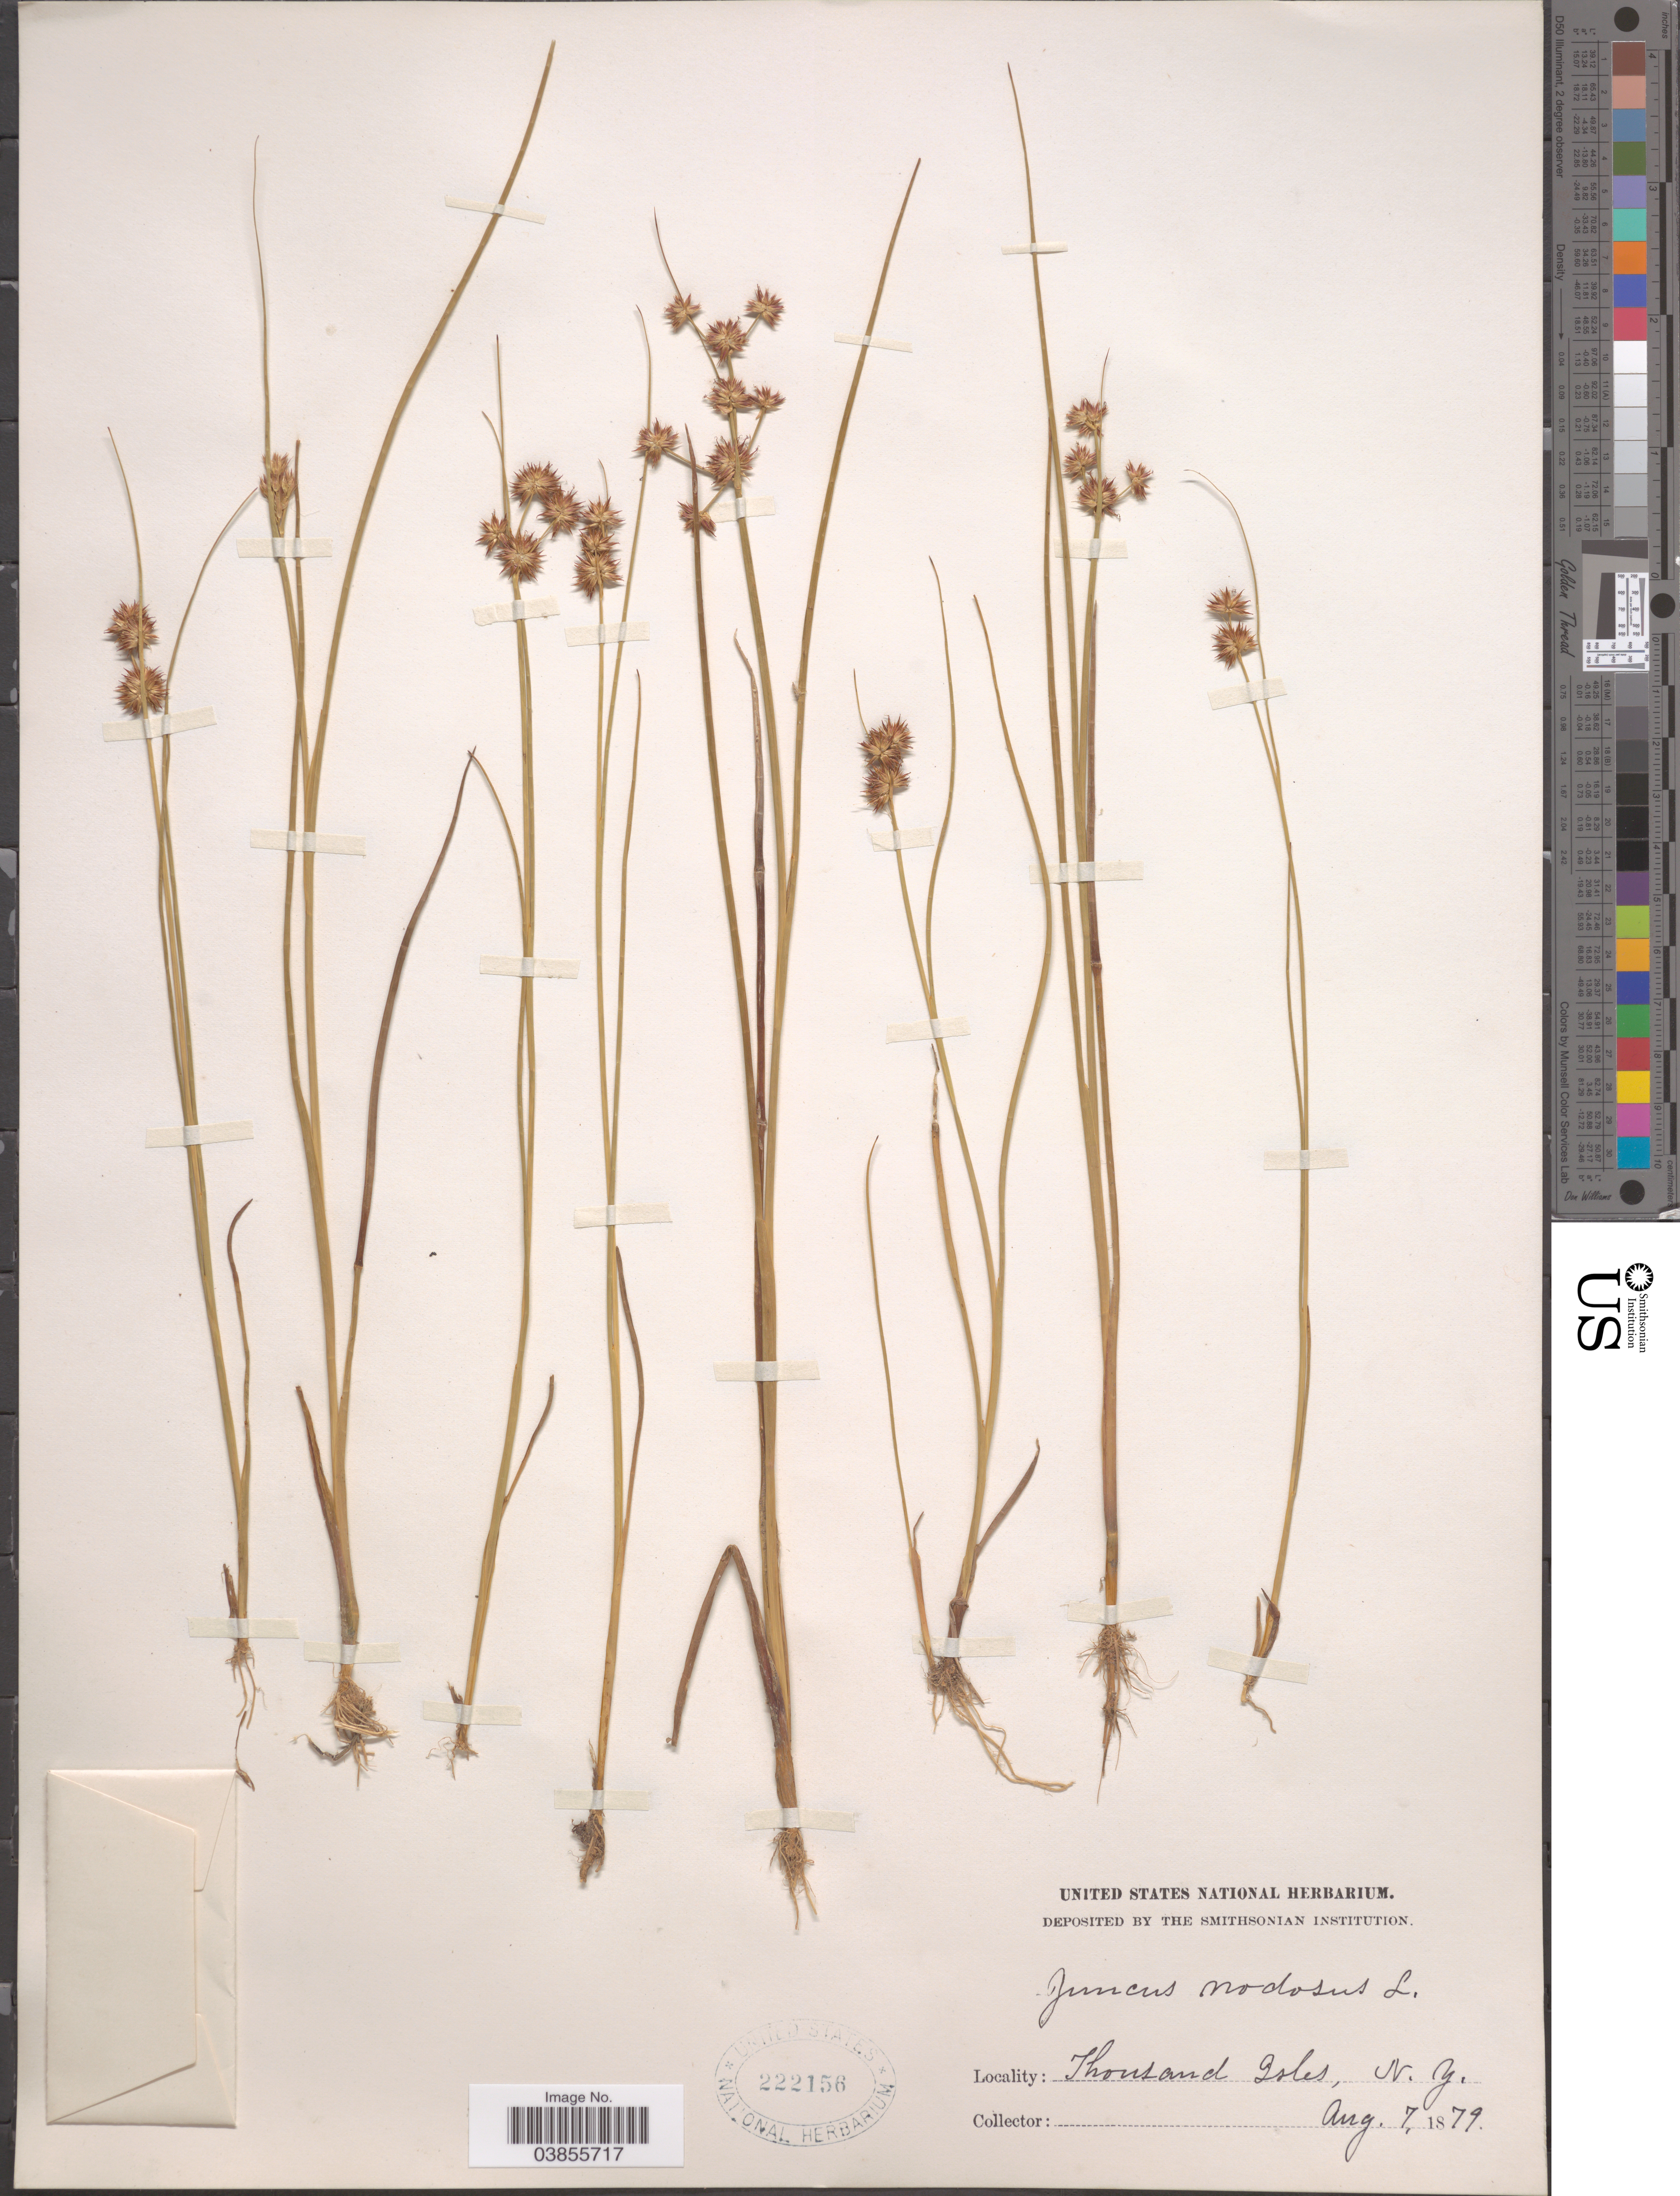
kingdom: Plantae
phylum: Tracheophyta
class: Liliopsida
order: Poales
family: Juncaceae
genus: Juncus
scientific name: Juncus nodosus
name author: L.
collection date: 1879-08-07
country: United States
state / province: New York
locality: Thousand Isles.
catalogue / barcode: US 222156